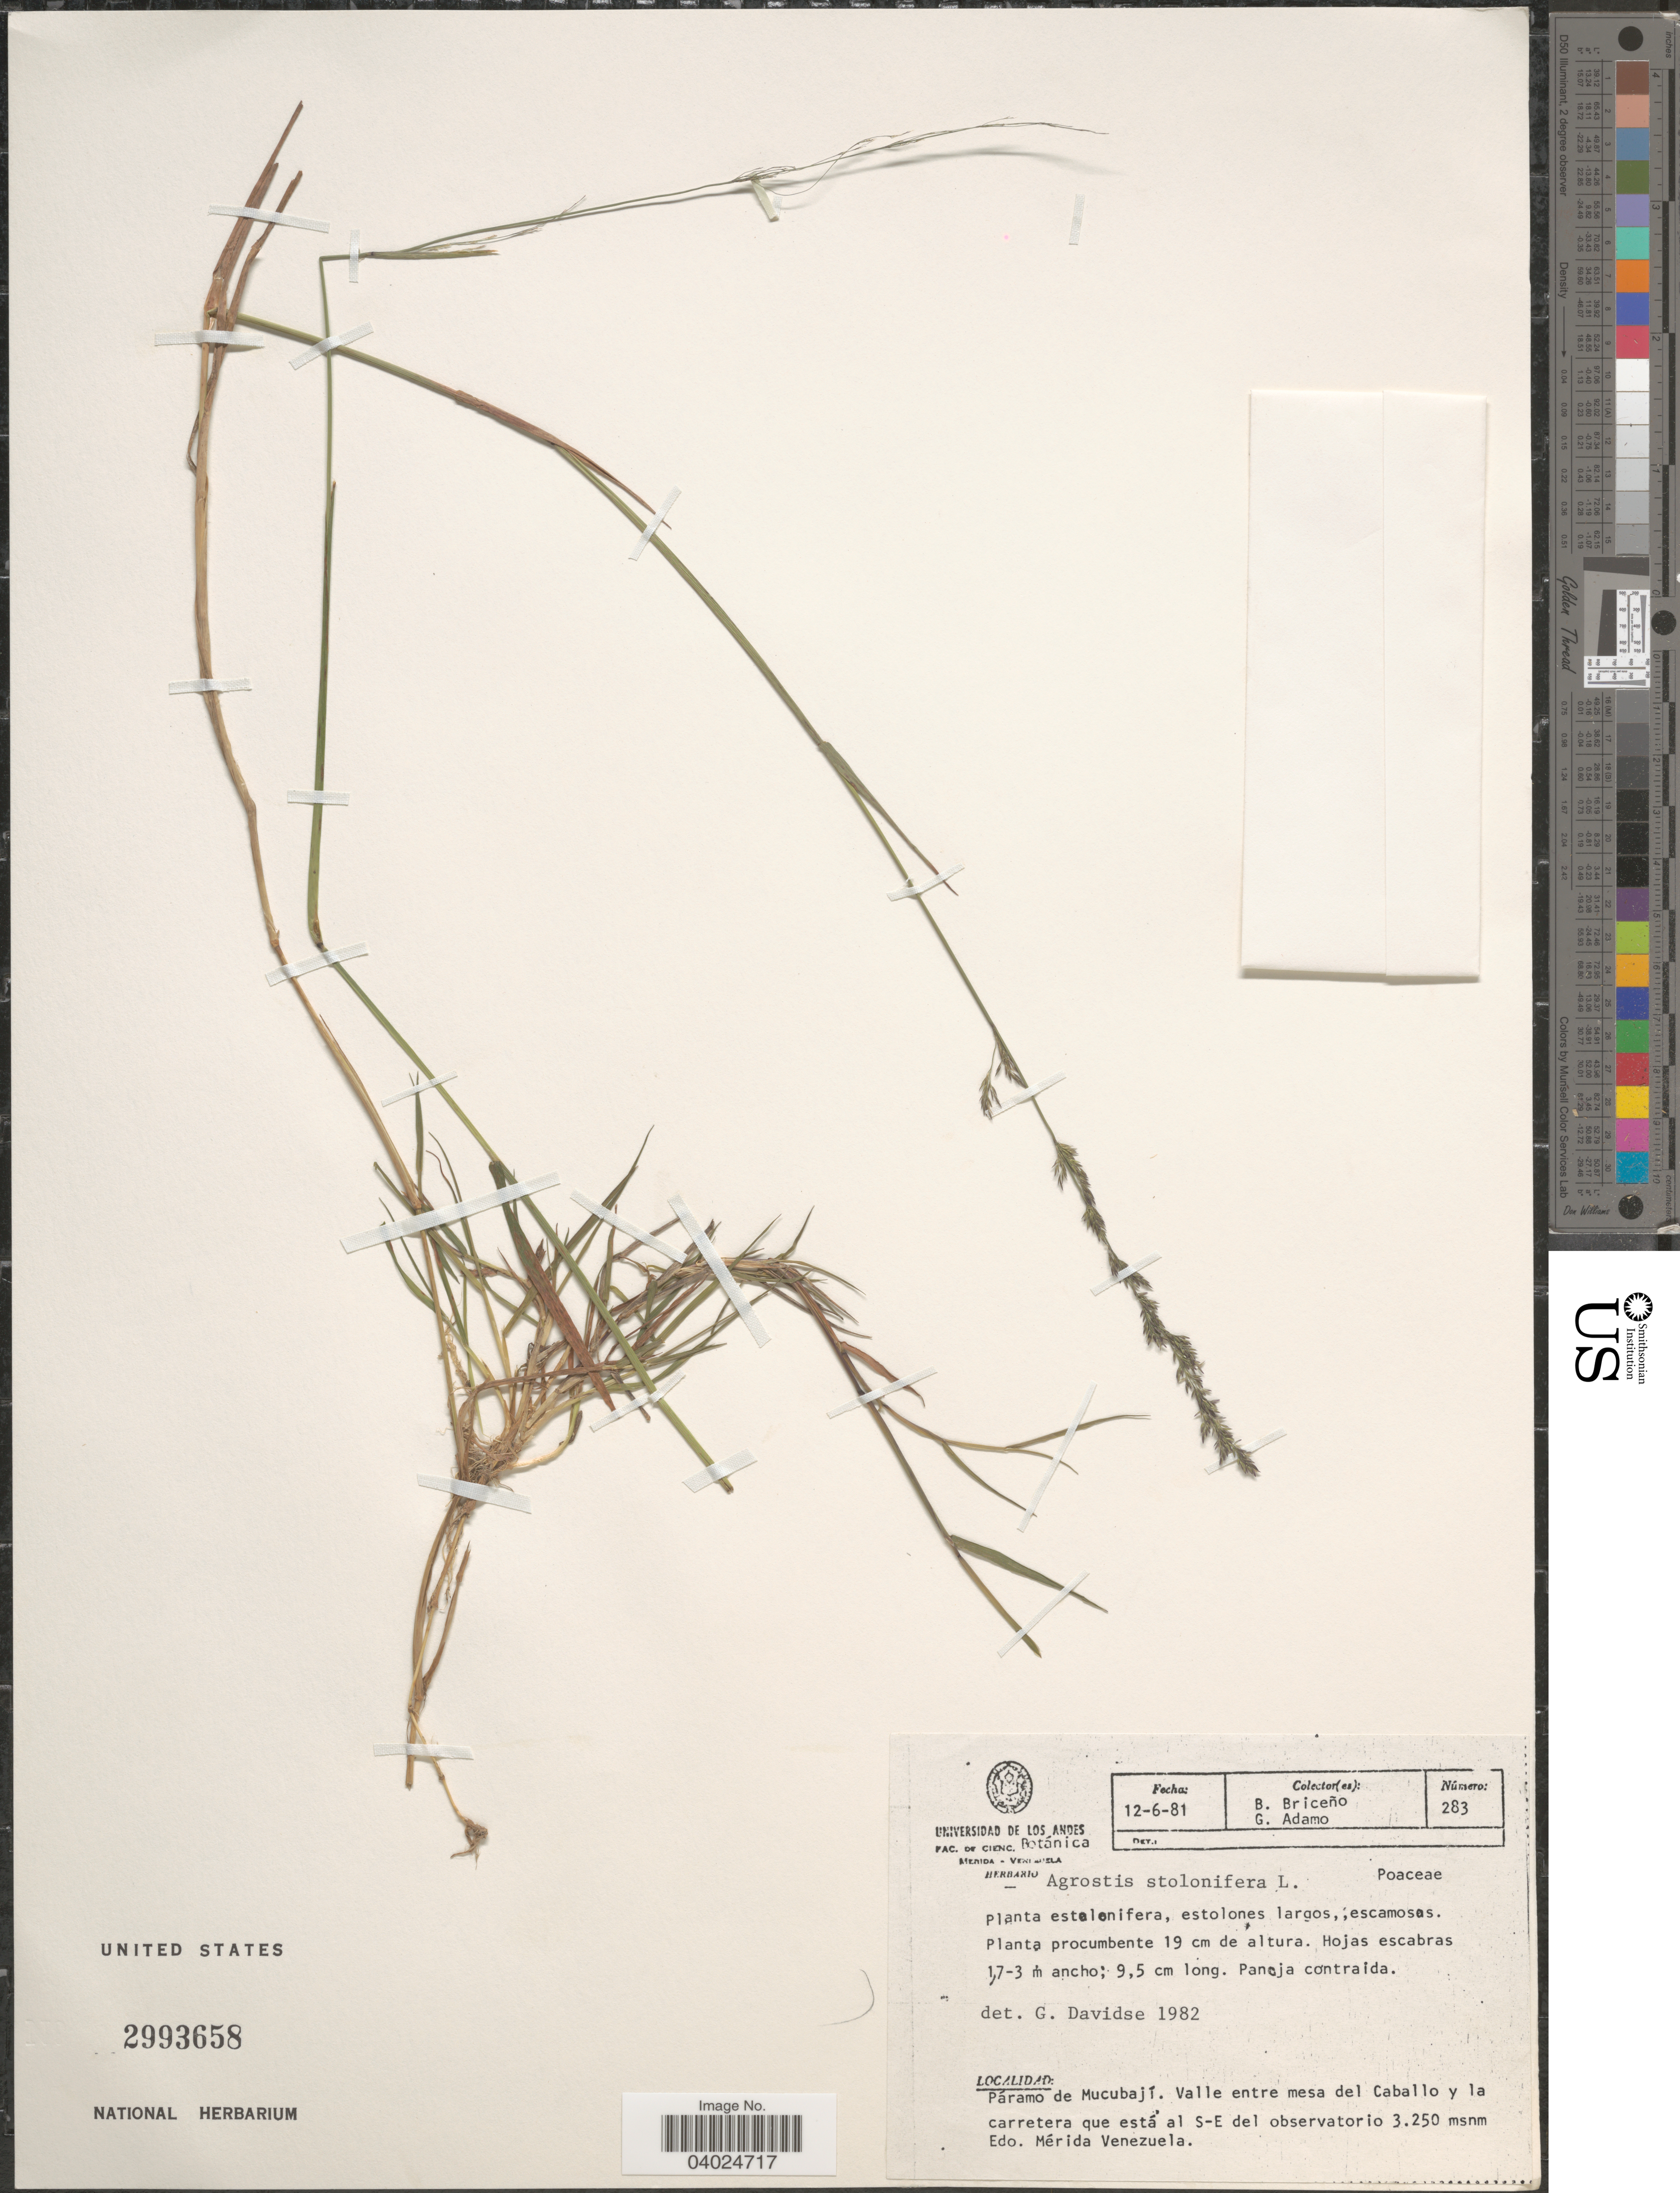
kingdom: Plantae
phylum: Tracheophyta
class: Liliopsida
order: Poales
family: Poaceae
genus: Agrostis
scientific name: Agrostis stolonifera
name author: L.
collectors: B. Briceño & G. Adamo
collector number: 283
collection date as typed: Transcribed d/m/y: 12/6/81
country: Venezuela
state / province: Merida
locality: Páramo de Mucubají. Valle entre mesa del Caballo y la carretera que está al S-E del observatorio.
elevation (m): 3250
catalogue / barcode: US 2993658